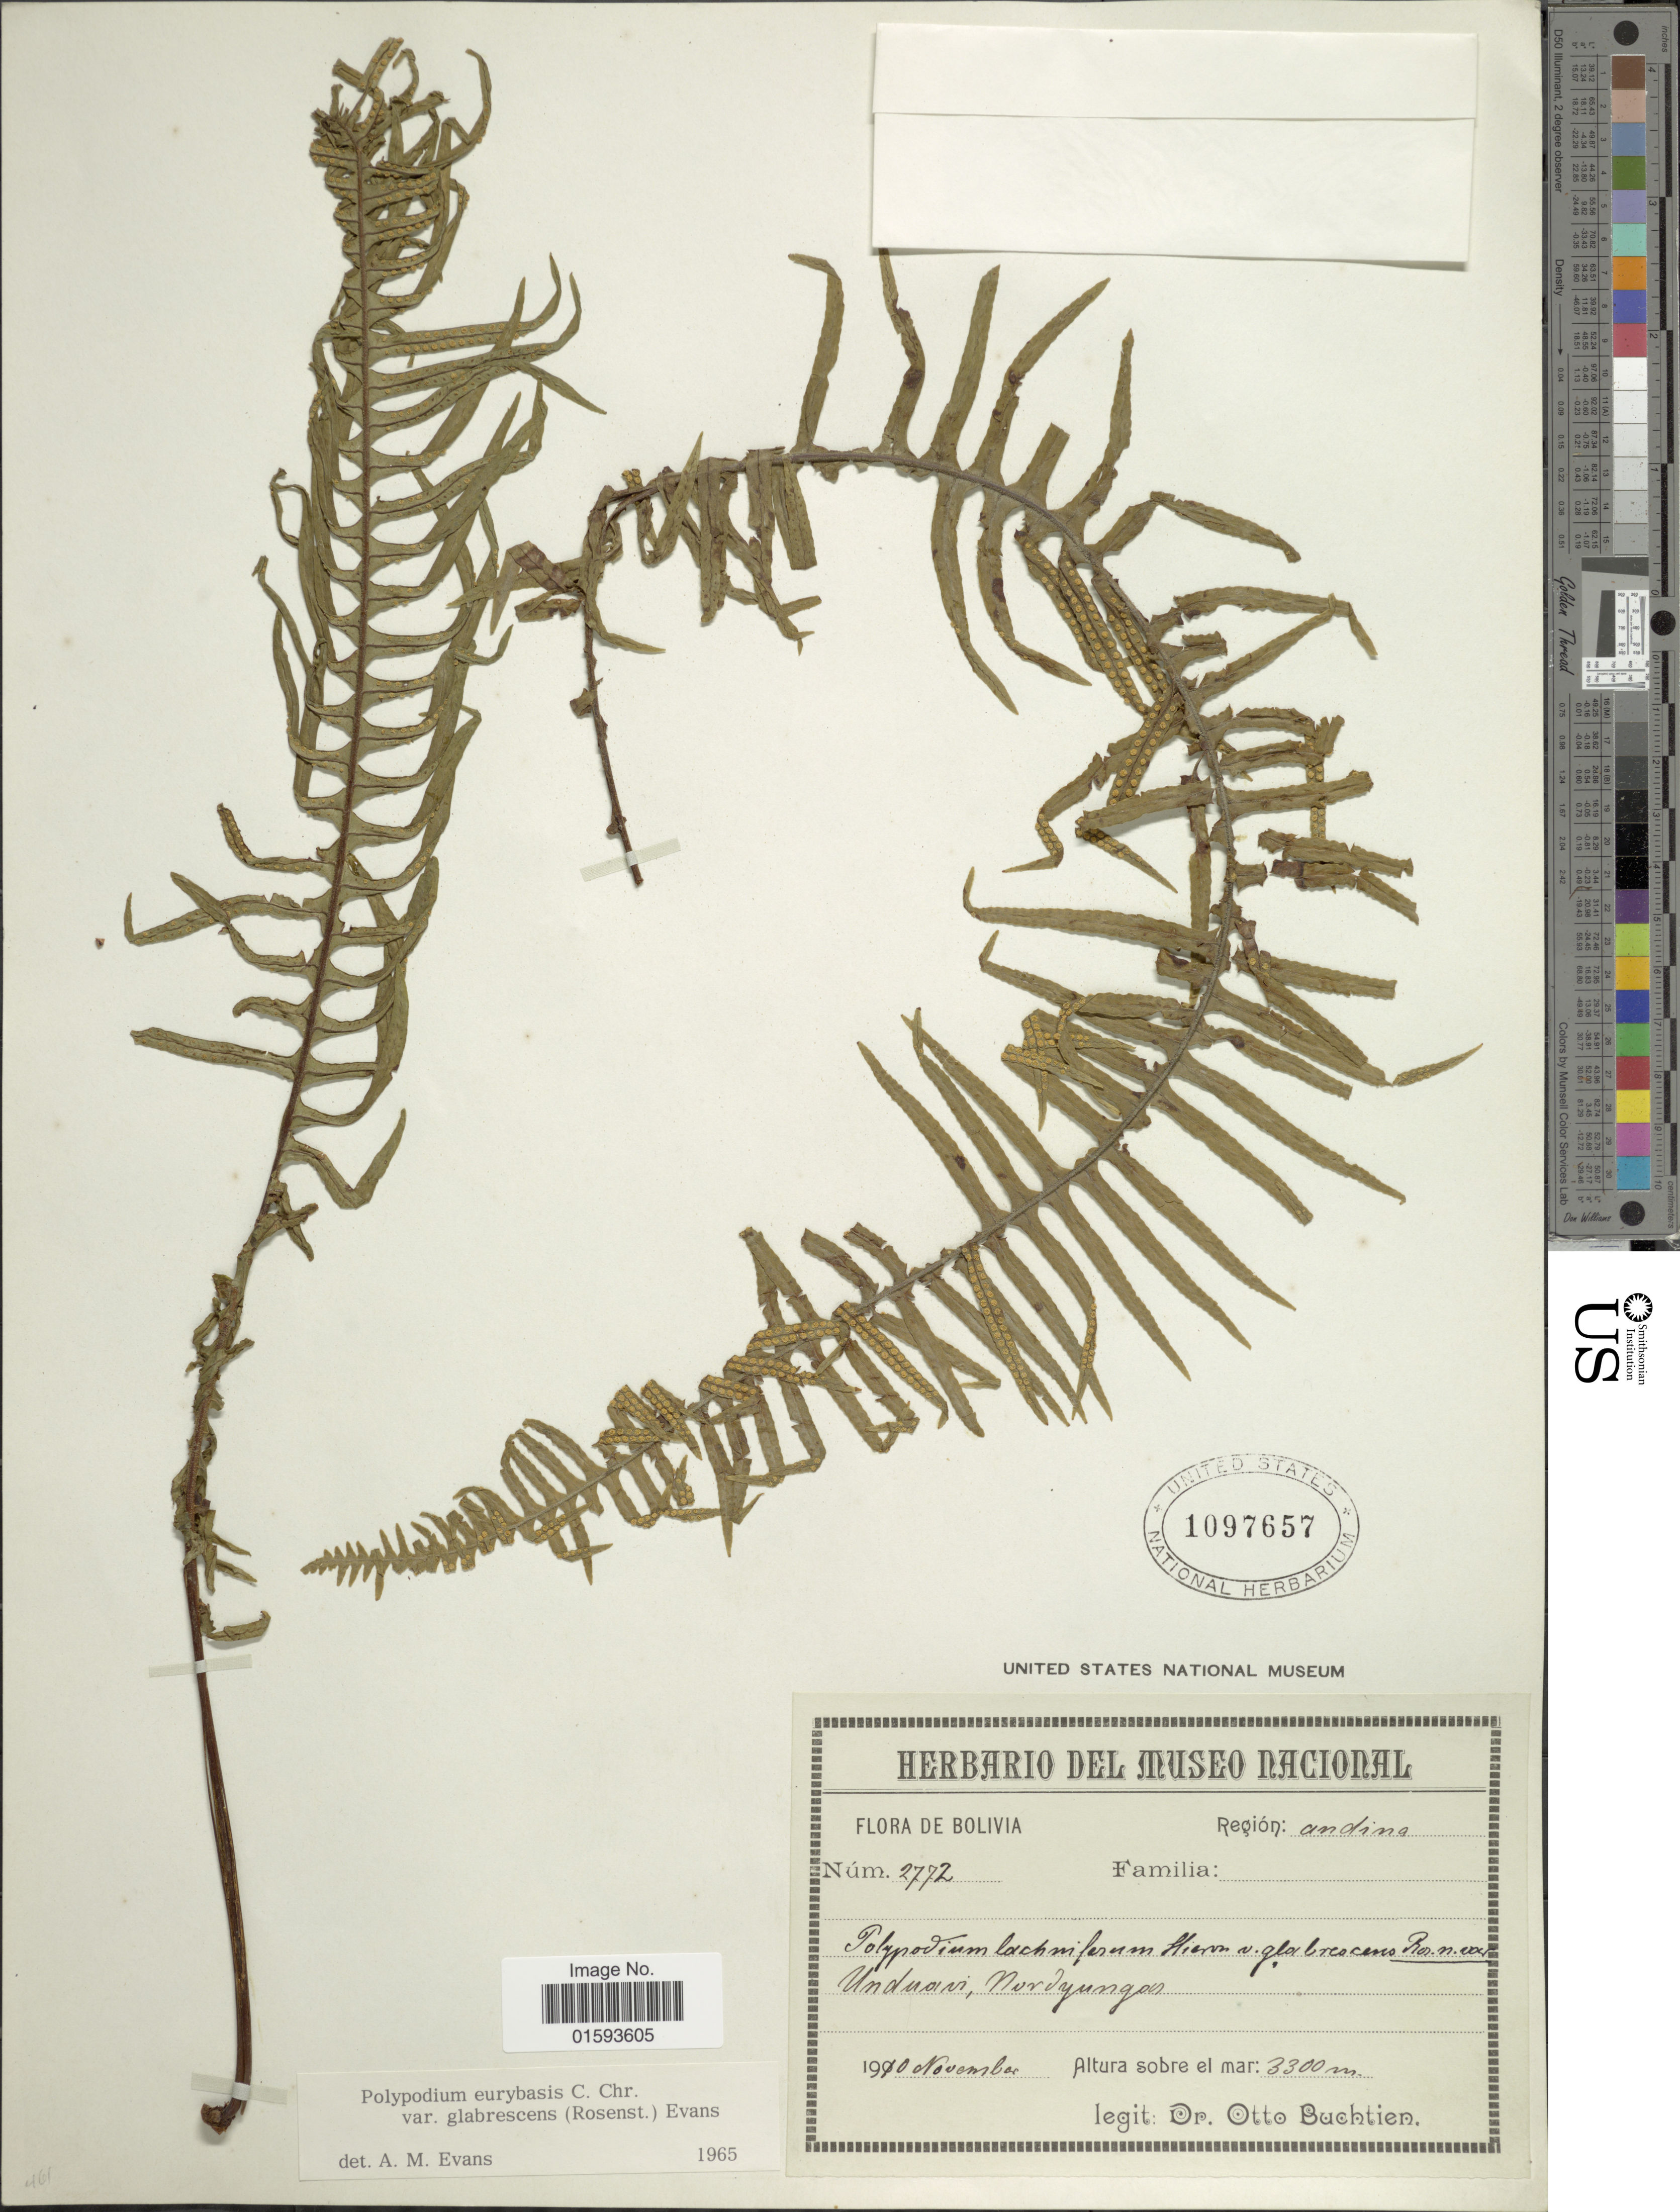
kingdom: Plantae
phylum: Tracheophyta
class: Polypodiopsida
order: Polypodiales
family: Polypodiaceae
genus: Pecluma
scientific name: Pecluma eurybasis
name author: (C. Chr.) M.G. Price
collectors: O. Buchtien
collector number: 2772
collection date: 1910-11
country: Bolivia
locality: Region Andina, Unduavi, Nordyungas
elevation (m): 3300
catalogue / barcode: US 1097657